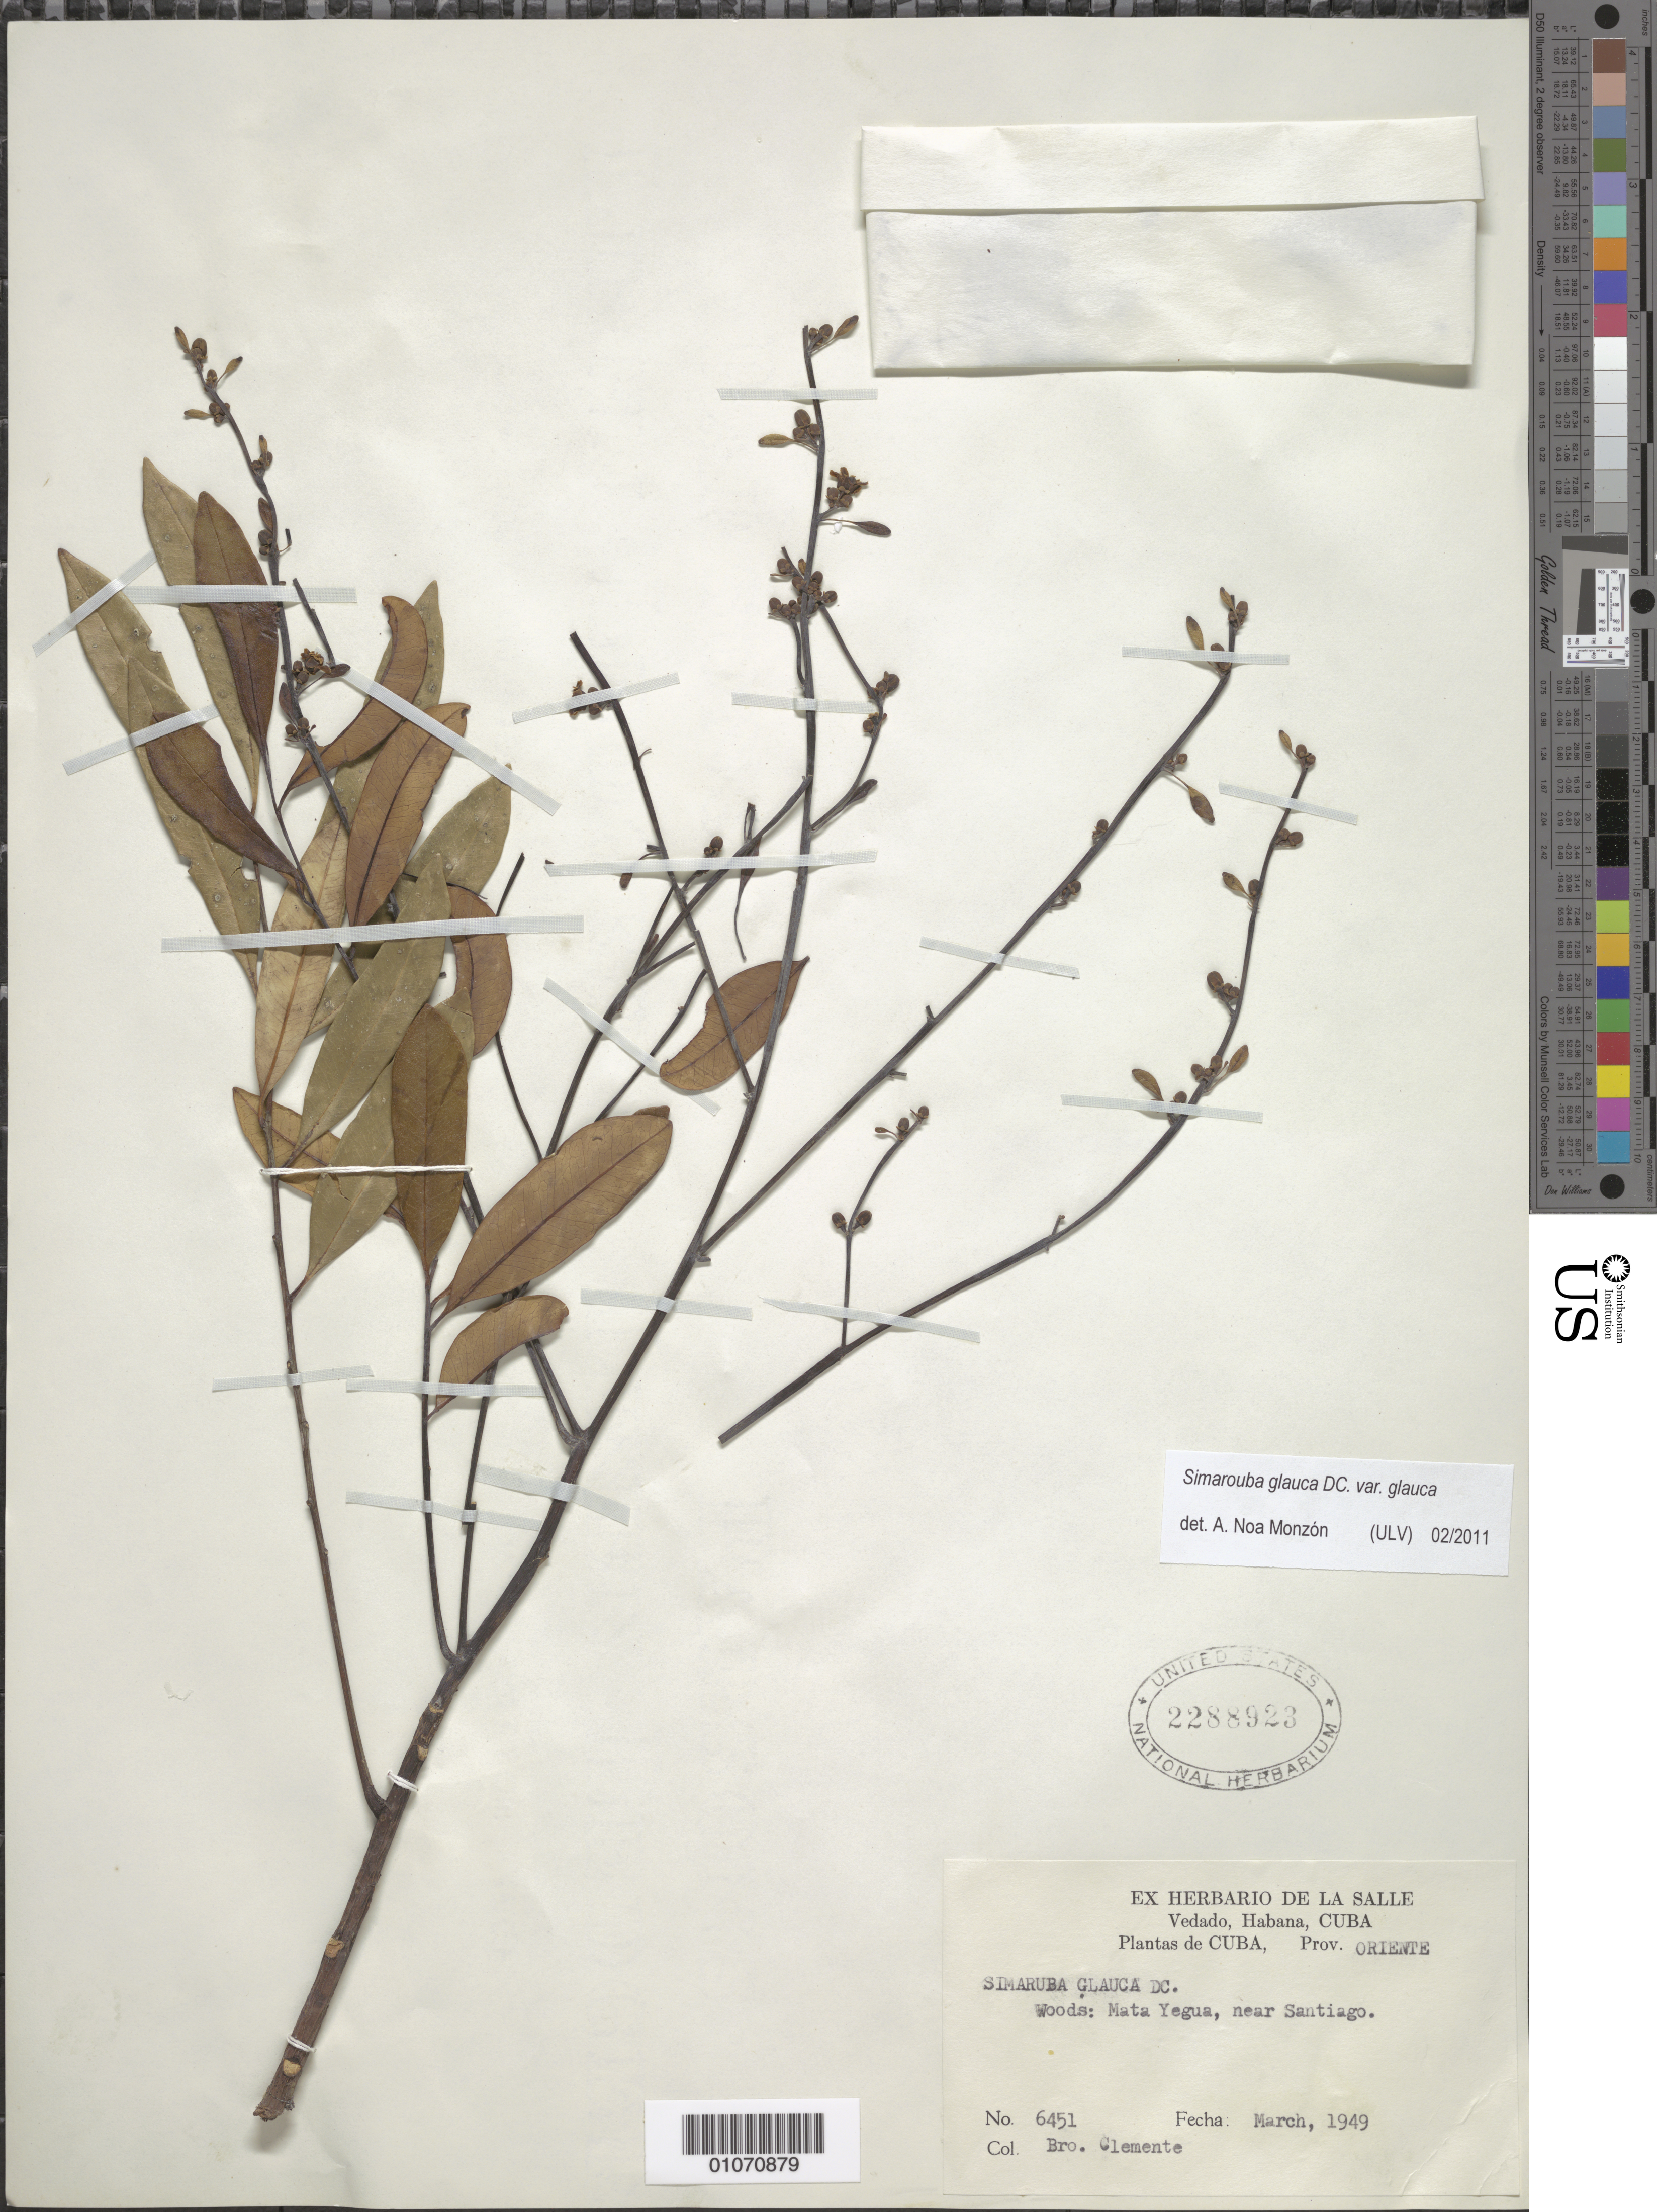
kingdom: Plantae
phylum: Tracheophyta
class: Magnoliopsida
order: Sapindales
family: Simaroubaceae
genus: Simarouba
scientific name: Simarouba glauca var. glauca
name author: DC.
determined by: Noa Monzón, A.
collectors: Bro. Clemente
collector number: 6451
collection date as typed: Mar 1949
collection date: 1949-03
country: Cuba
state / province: Santiago de Cuba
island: Cuba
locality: Mata Yegua, near Santiago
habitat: Woods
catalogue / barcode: US 2288923